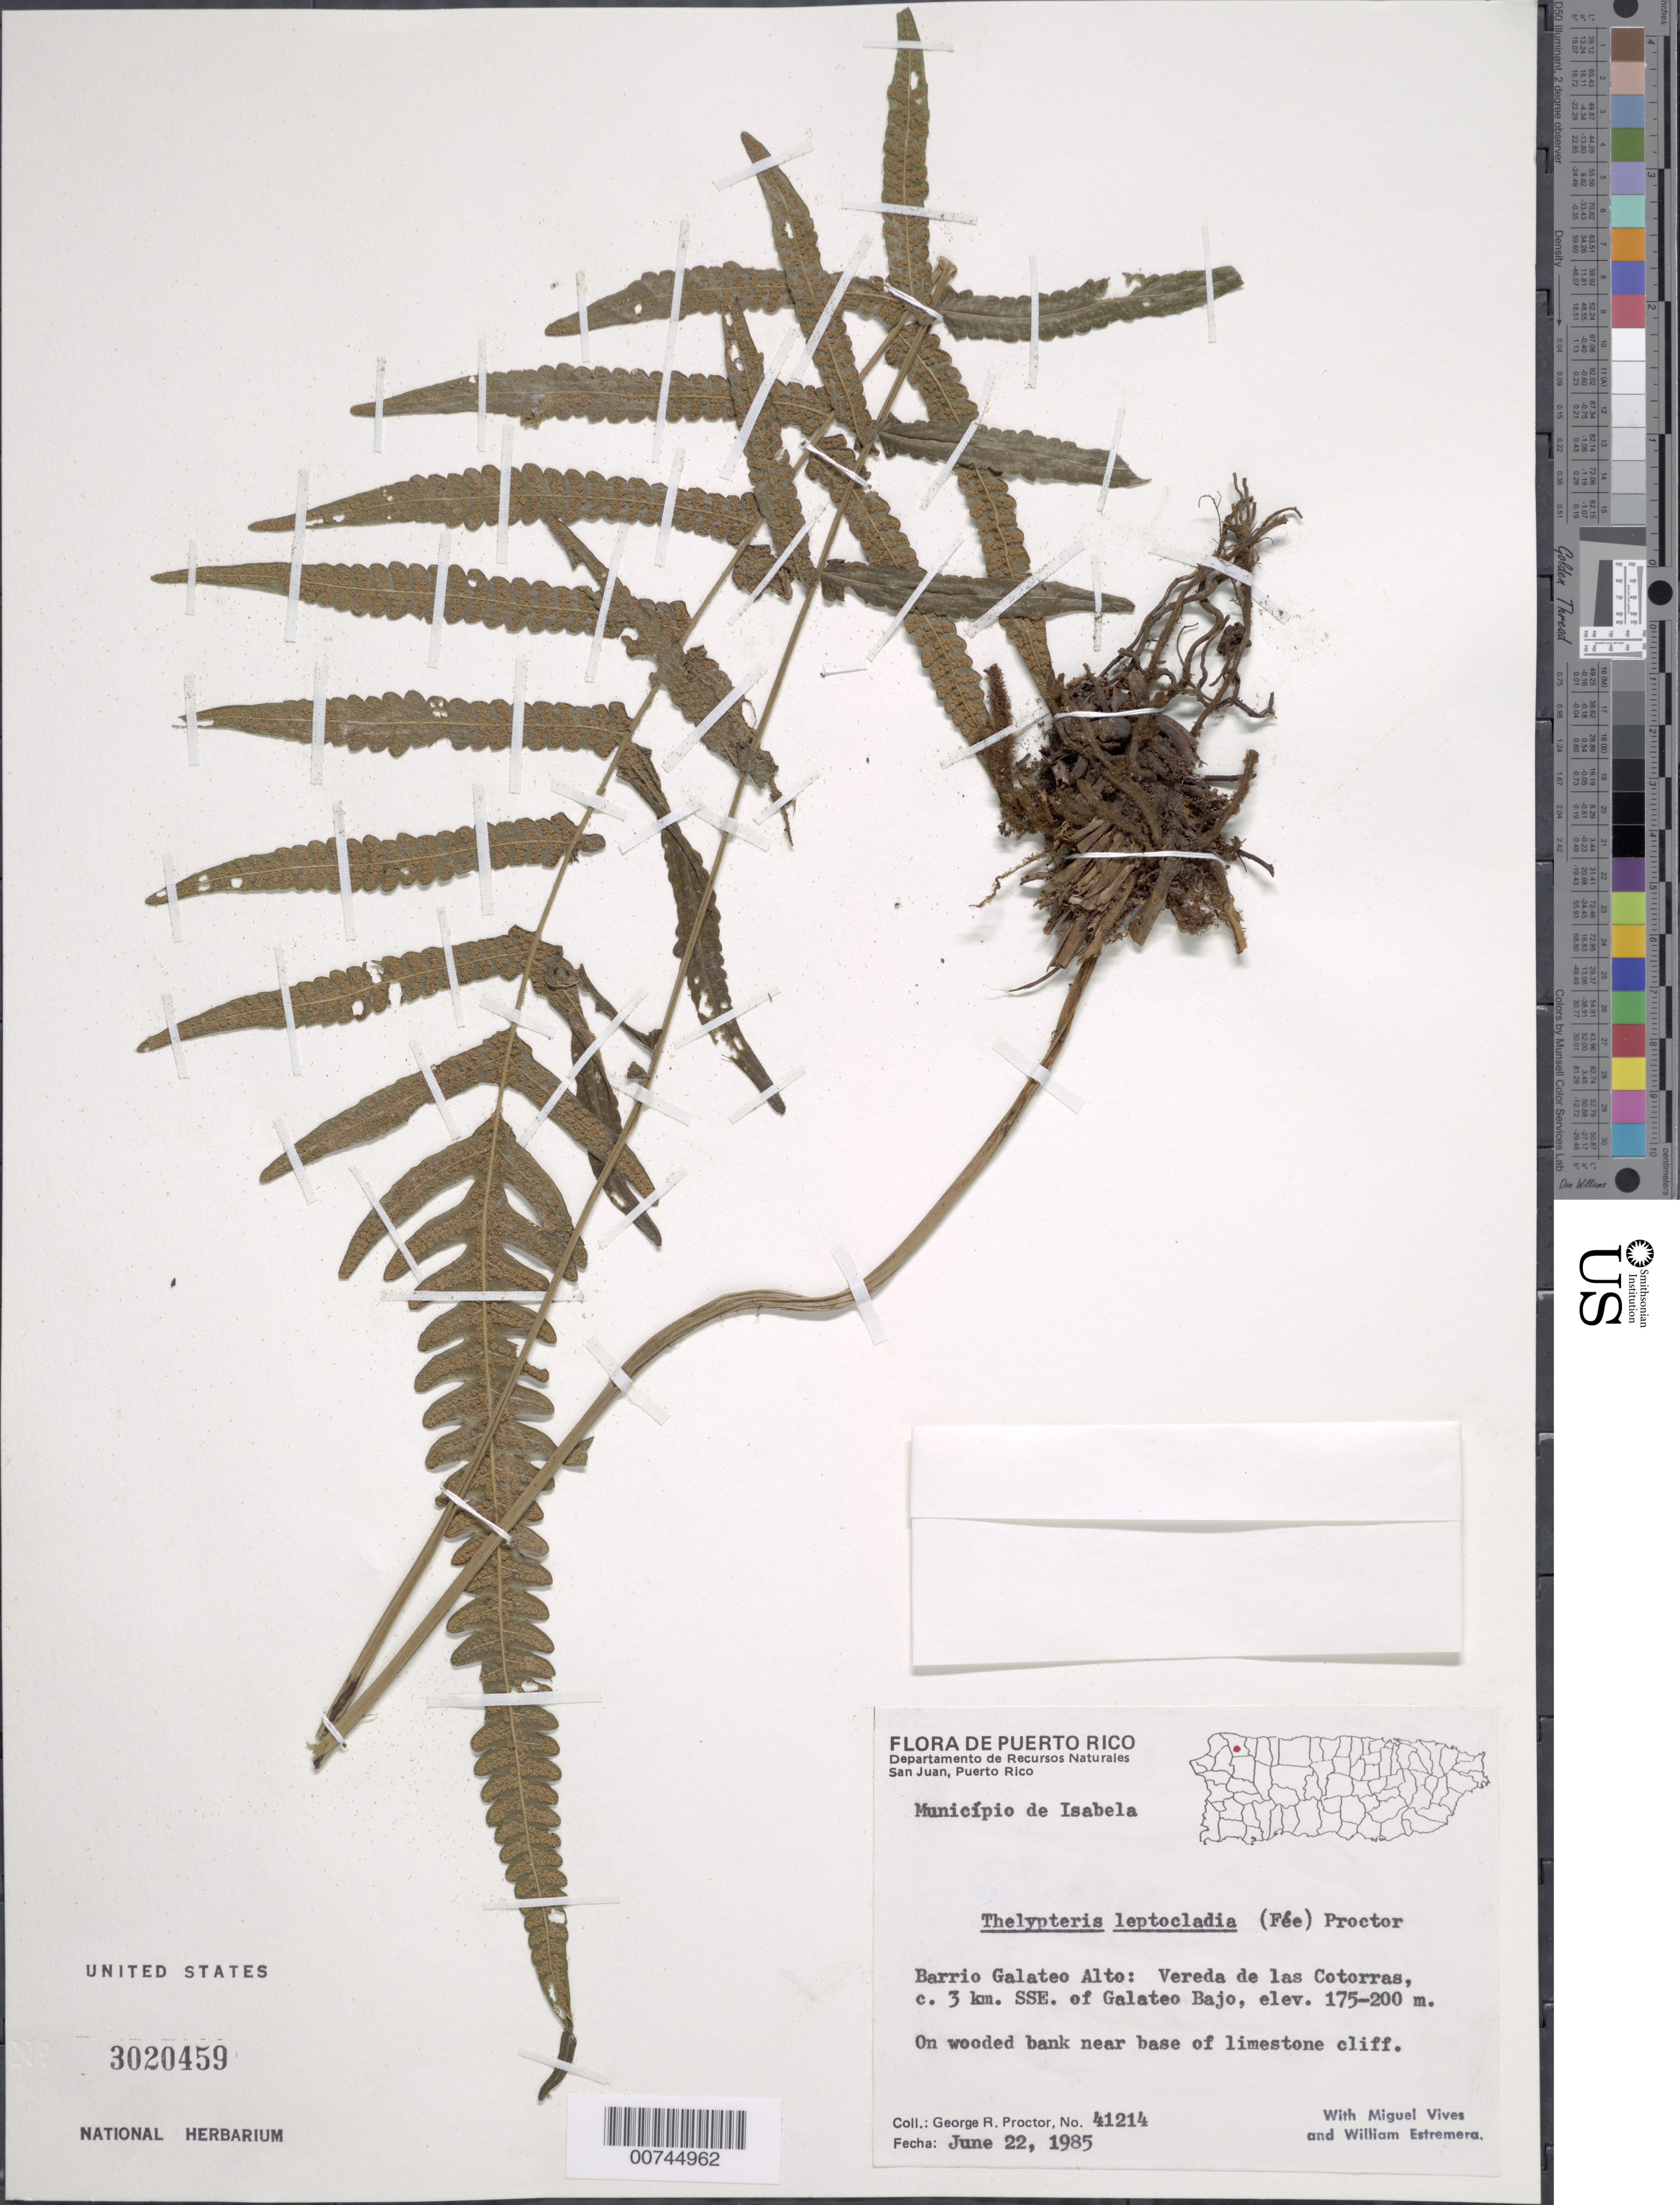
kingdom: Plantae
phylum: Tracheophyta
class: Polypodiopsida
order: Polypodiales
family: Thelypteridaceae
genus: Goniopteris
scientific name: Goniopteris leptocladia (Fée) comb. nov., ined 2015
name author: (Fée)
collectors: G. R. Proctor, M. Vives & W. Estremera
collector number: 41214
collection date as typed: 22 Jun 1985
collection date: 1985-06-22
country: Puerto Rico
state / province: Isabela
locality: Barrio Galateo Alto: Vereda de la Cotorras, c. 3 km SSE of Galateo Bajo. Municipio de Isabela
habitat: On wooded bank near base of limestone cliff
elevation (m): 175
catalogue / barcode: US 3020459